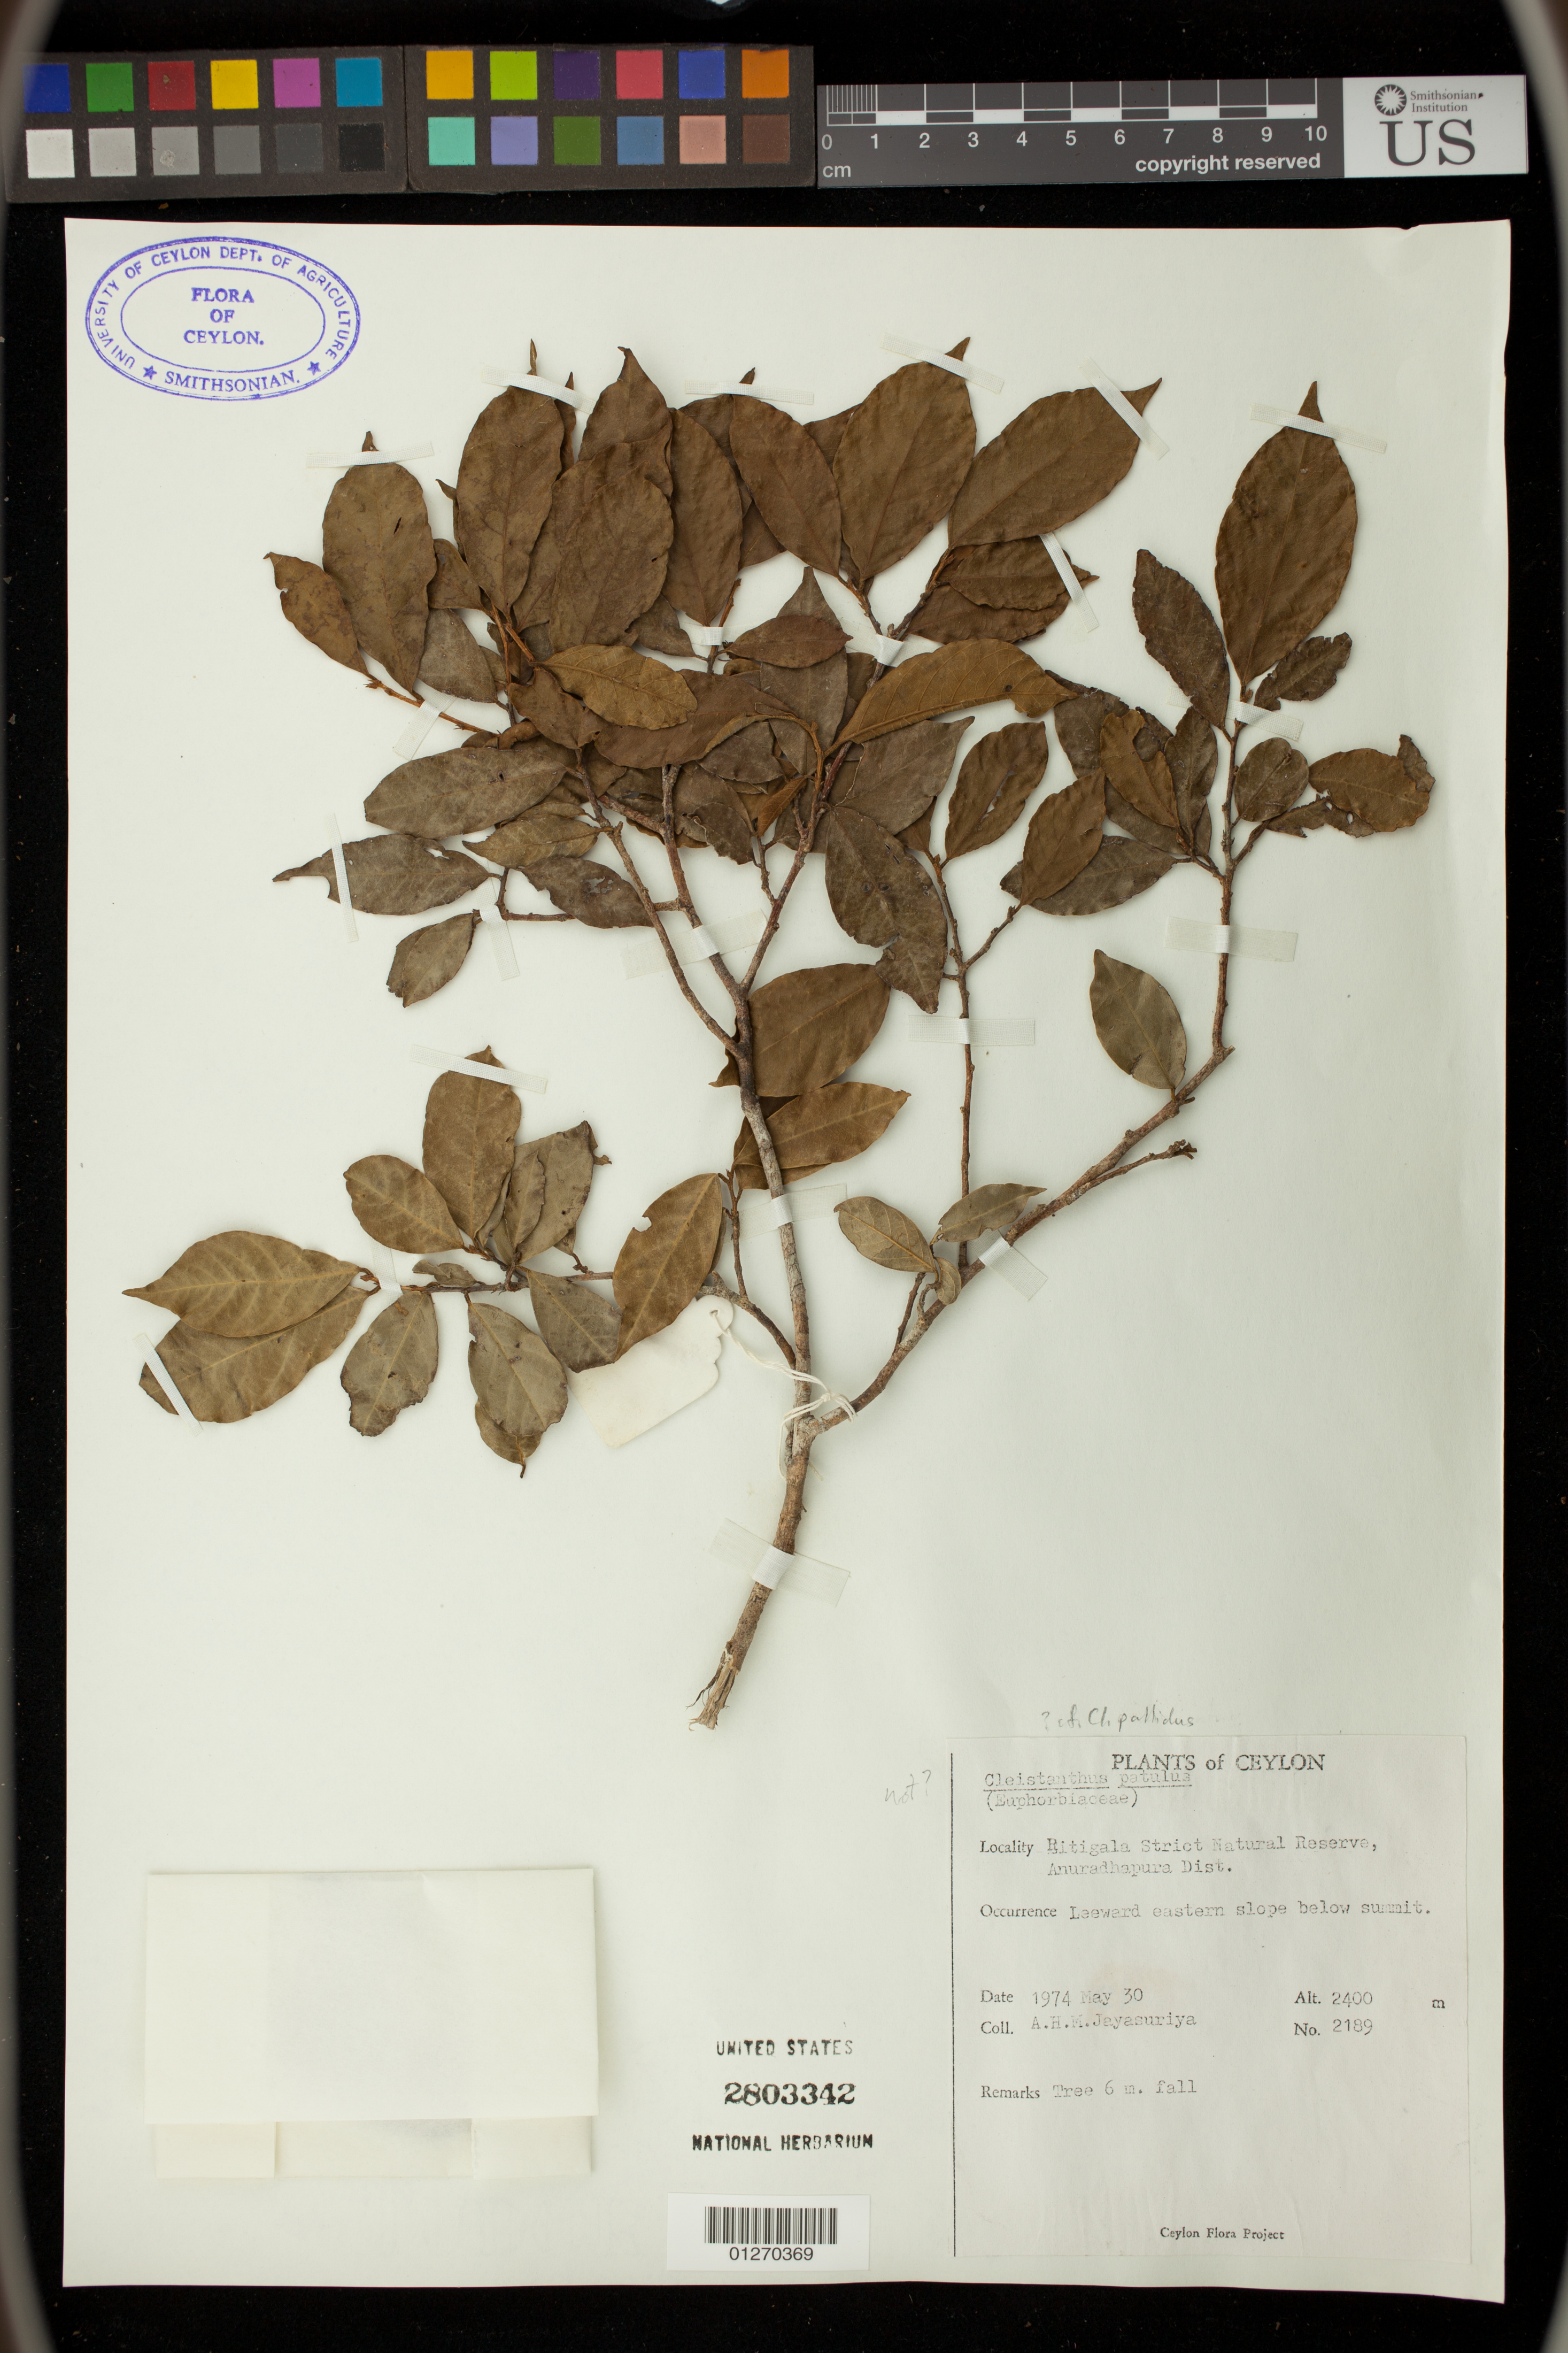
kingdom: Plantae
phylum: Tracheophyta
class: Magnoliopsida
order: Malpighiales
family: Phyllanthaceae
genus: Cleistanthus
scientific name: Cleistanthus patulus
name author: (Roxb.) Müll. Arg.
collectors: A. H. Jayasuriya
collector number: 2189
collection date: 1974-05-30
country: Sri Lanka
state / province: North Central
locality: Ritigala Strict Natural Reserve,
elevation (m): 2400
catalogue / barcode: US 2803342